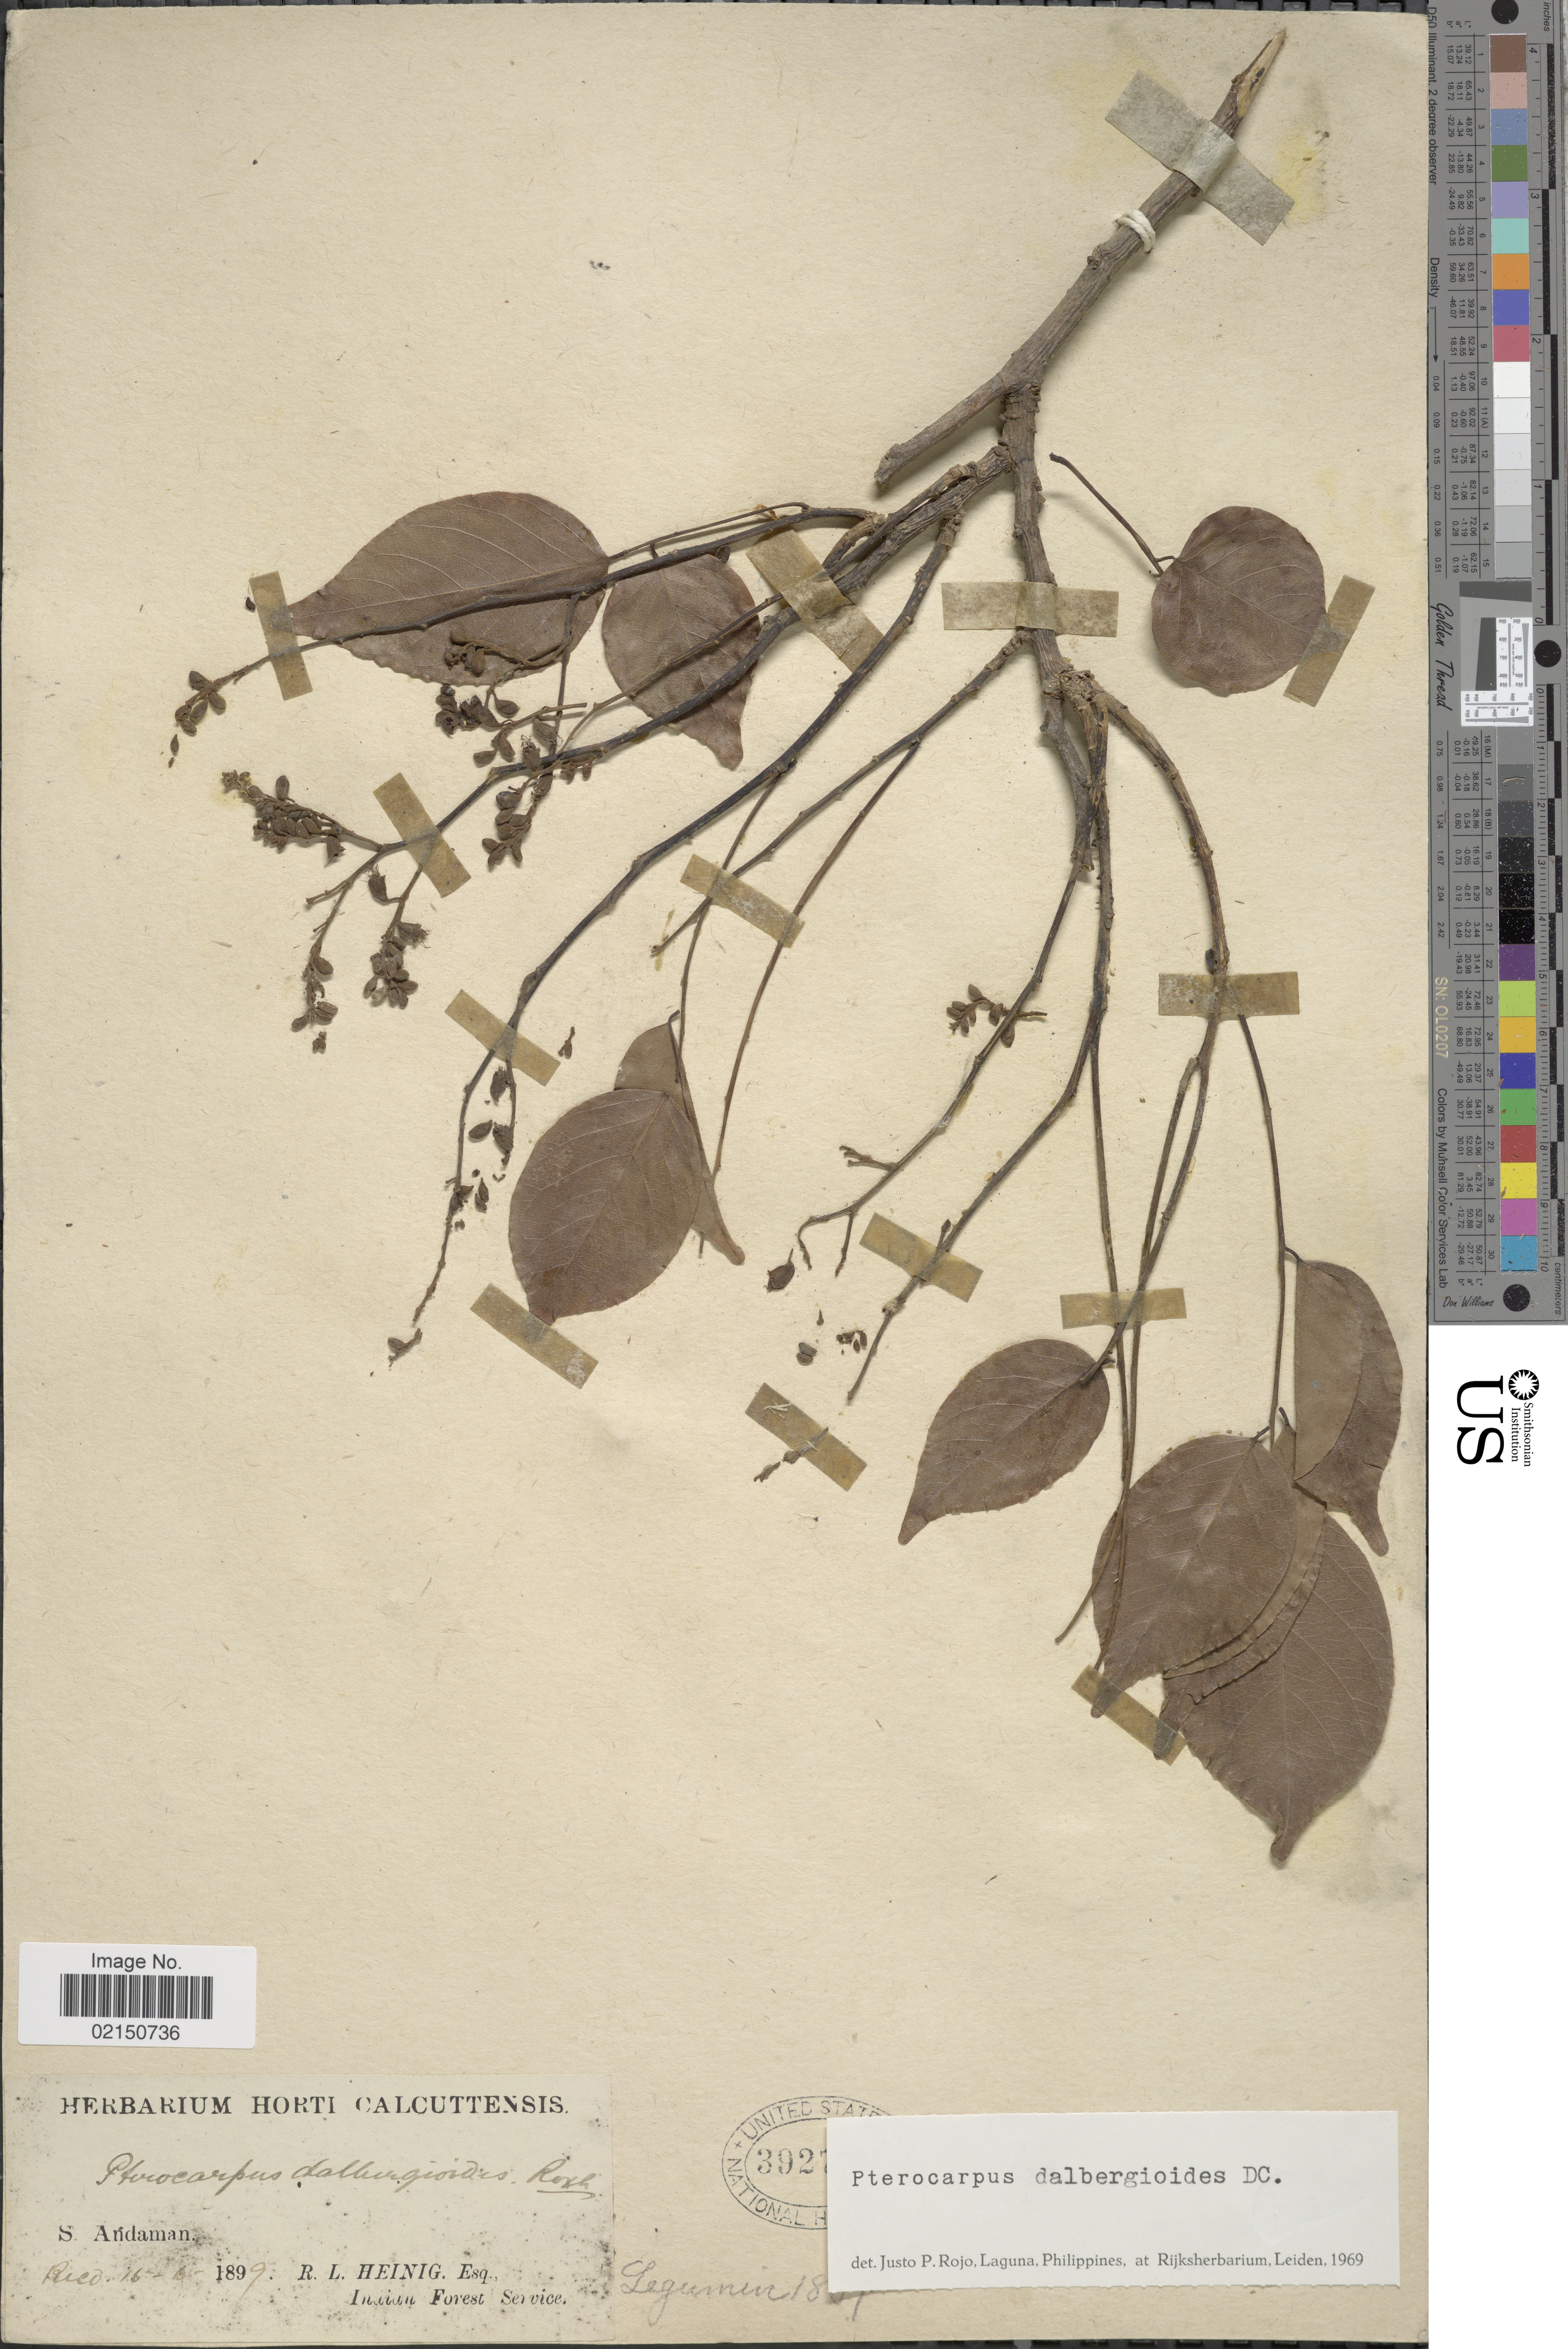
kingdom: Plantae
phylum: Tracheophyta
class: Magnoliopsida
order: Fabales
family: Fabaceae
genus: Pterocarpus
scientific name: Pterocarpus dalbergioides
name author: Roxb. ex DC.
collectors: R. Heinig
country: India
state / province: Andaman and Nicobar Islands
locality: S. Andaman